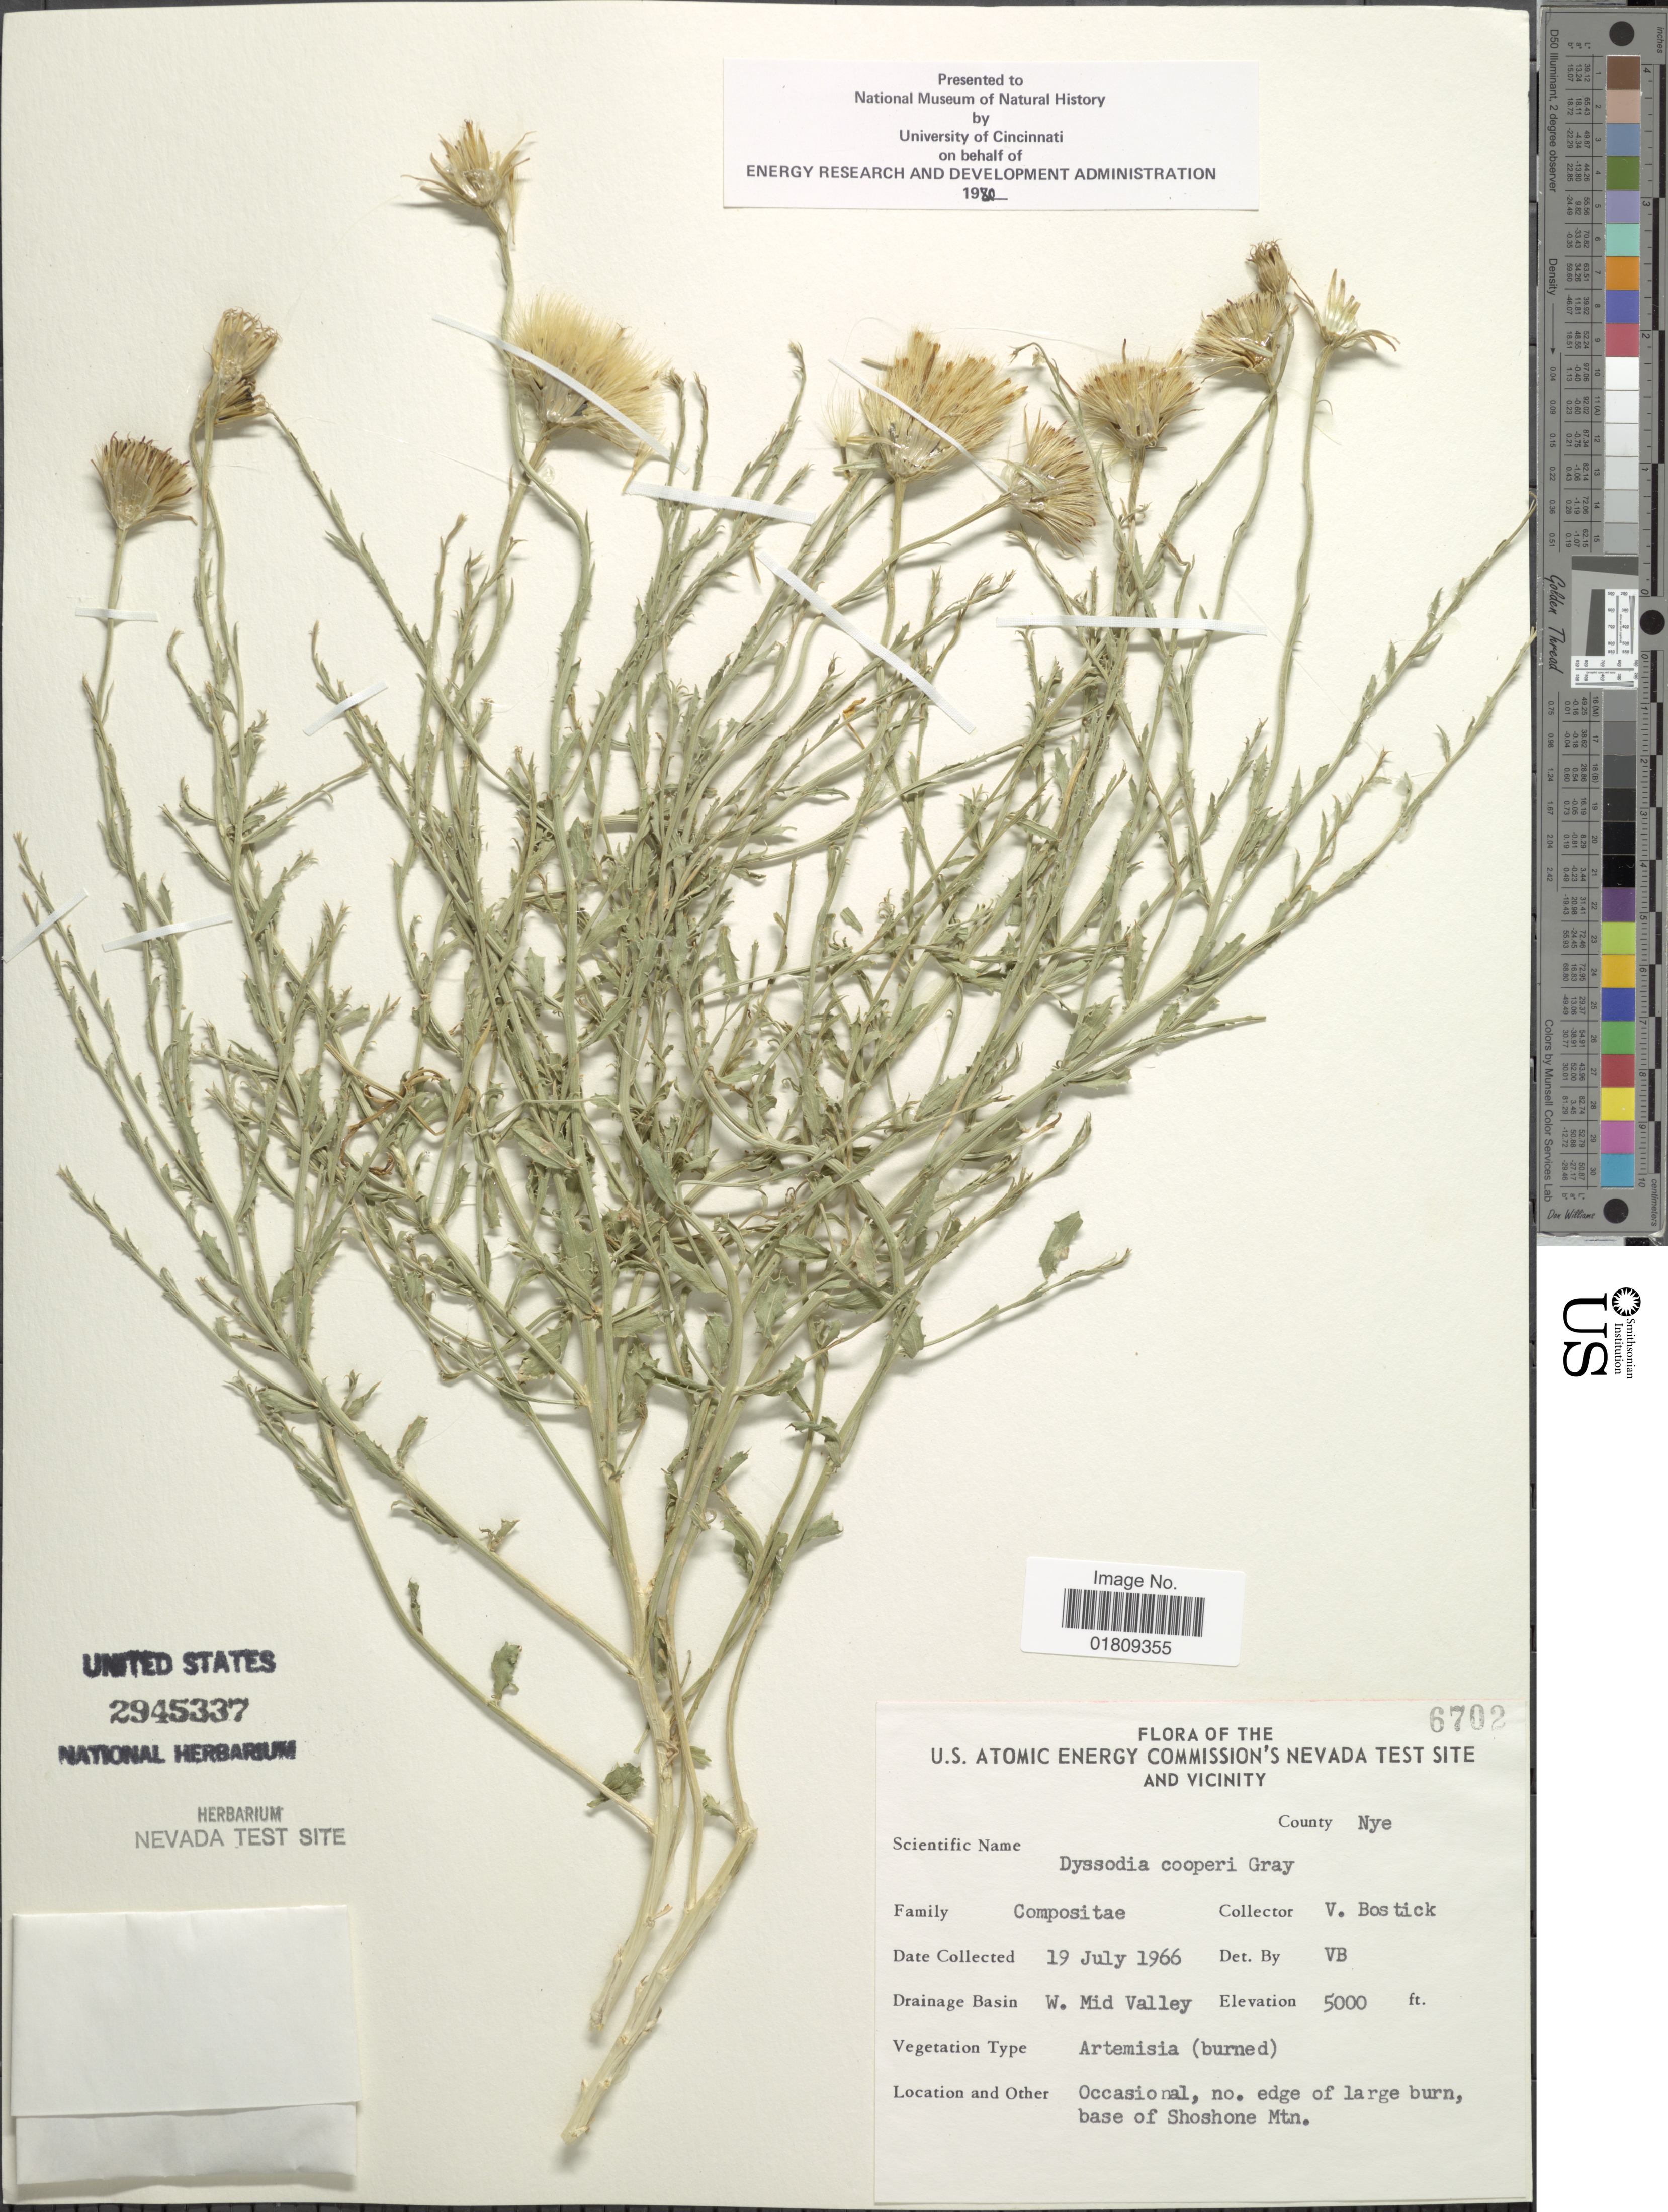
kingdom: Plantae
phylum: Tracheophyta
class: Magnoliopsida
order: Asterales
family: Asteraceae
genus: Dyssodia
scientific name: Dyssodia cooperi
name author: A. Gray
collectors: V. Bostick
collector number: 6702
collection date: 1966-07-19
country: United States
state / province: Nevada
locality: U. S. Atomic Energy Commission's Nevada Test Site and Vicinity, County Nye, W. Mid Valley, base of Shoshone Mtn.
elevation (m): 1524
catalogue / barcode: US 2945337